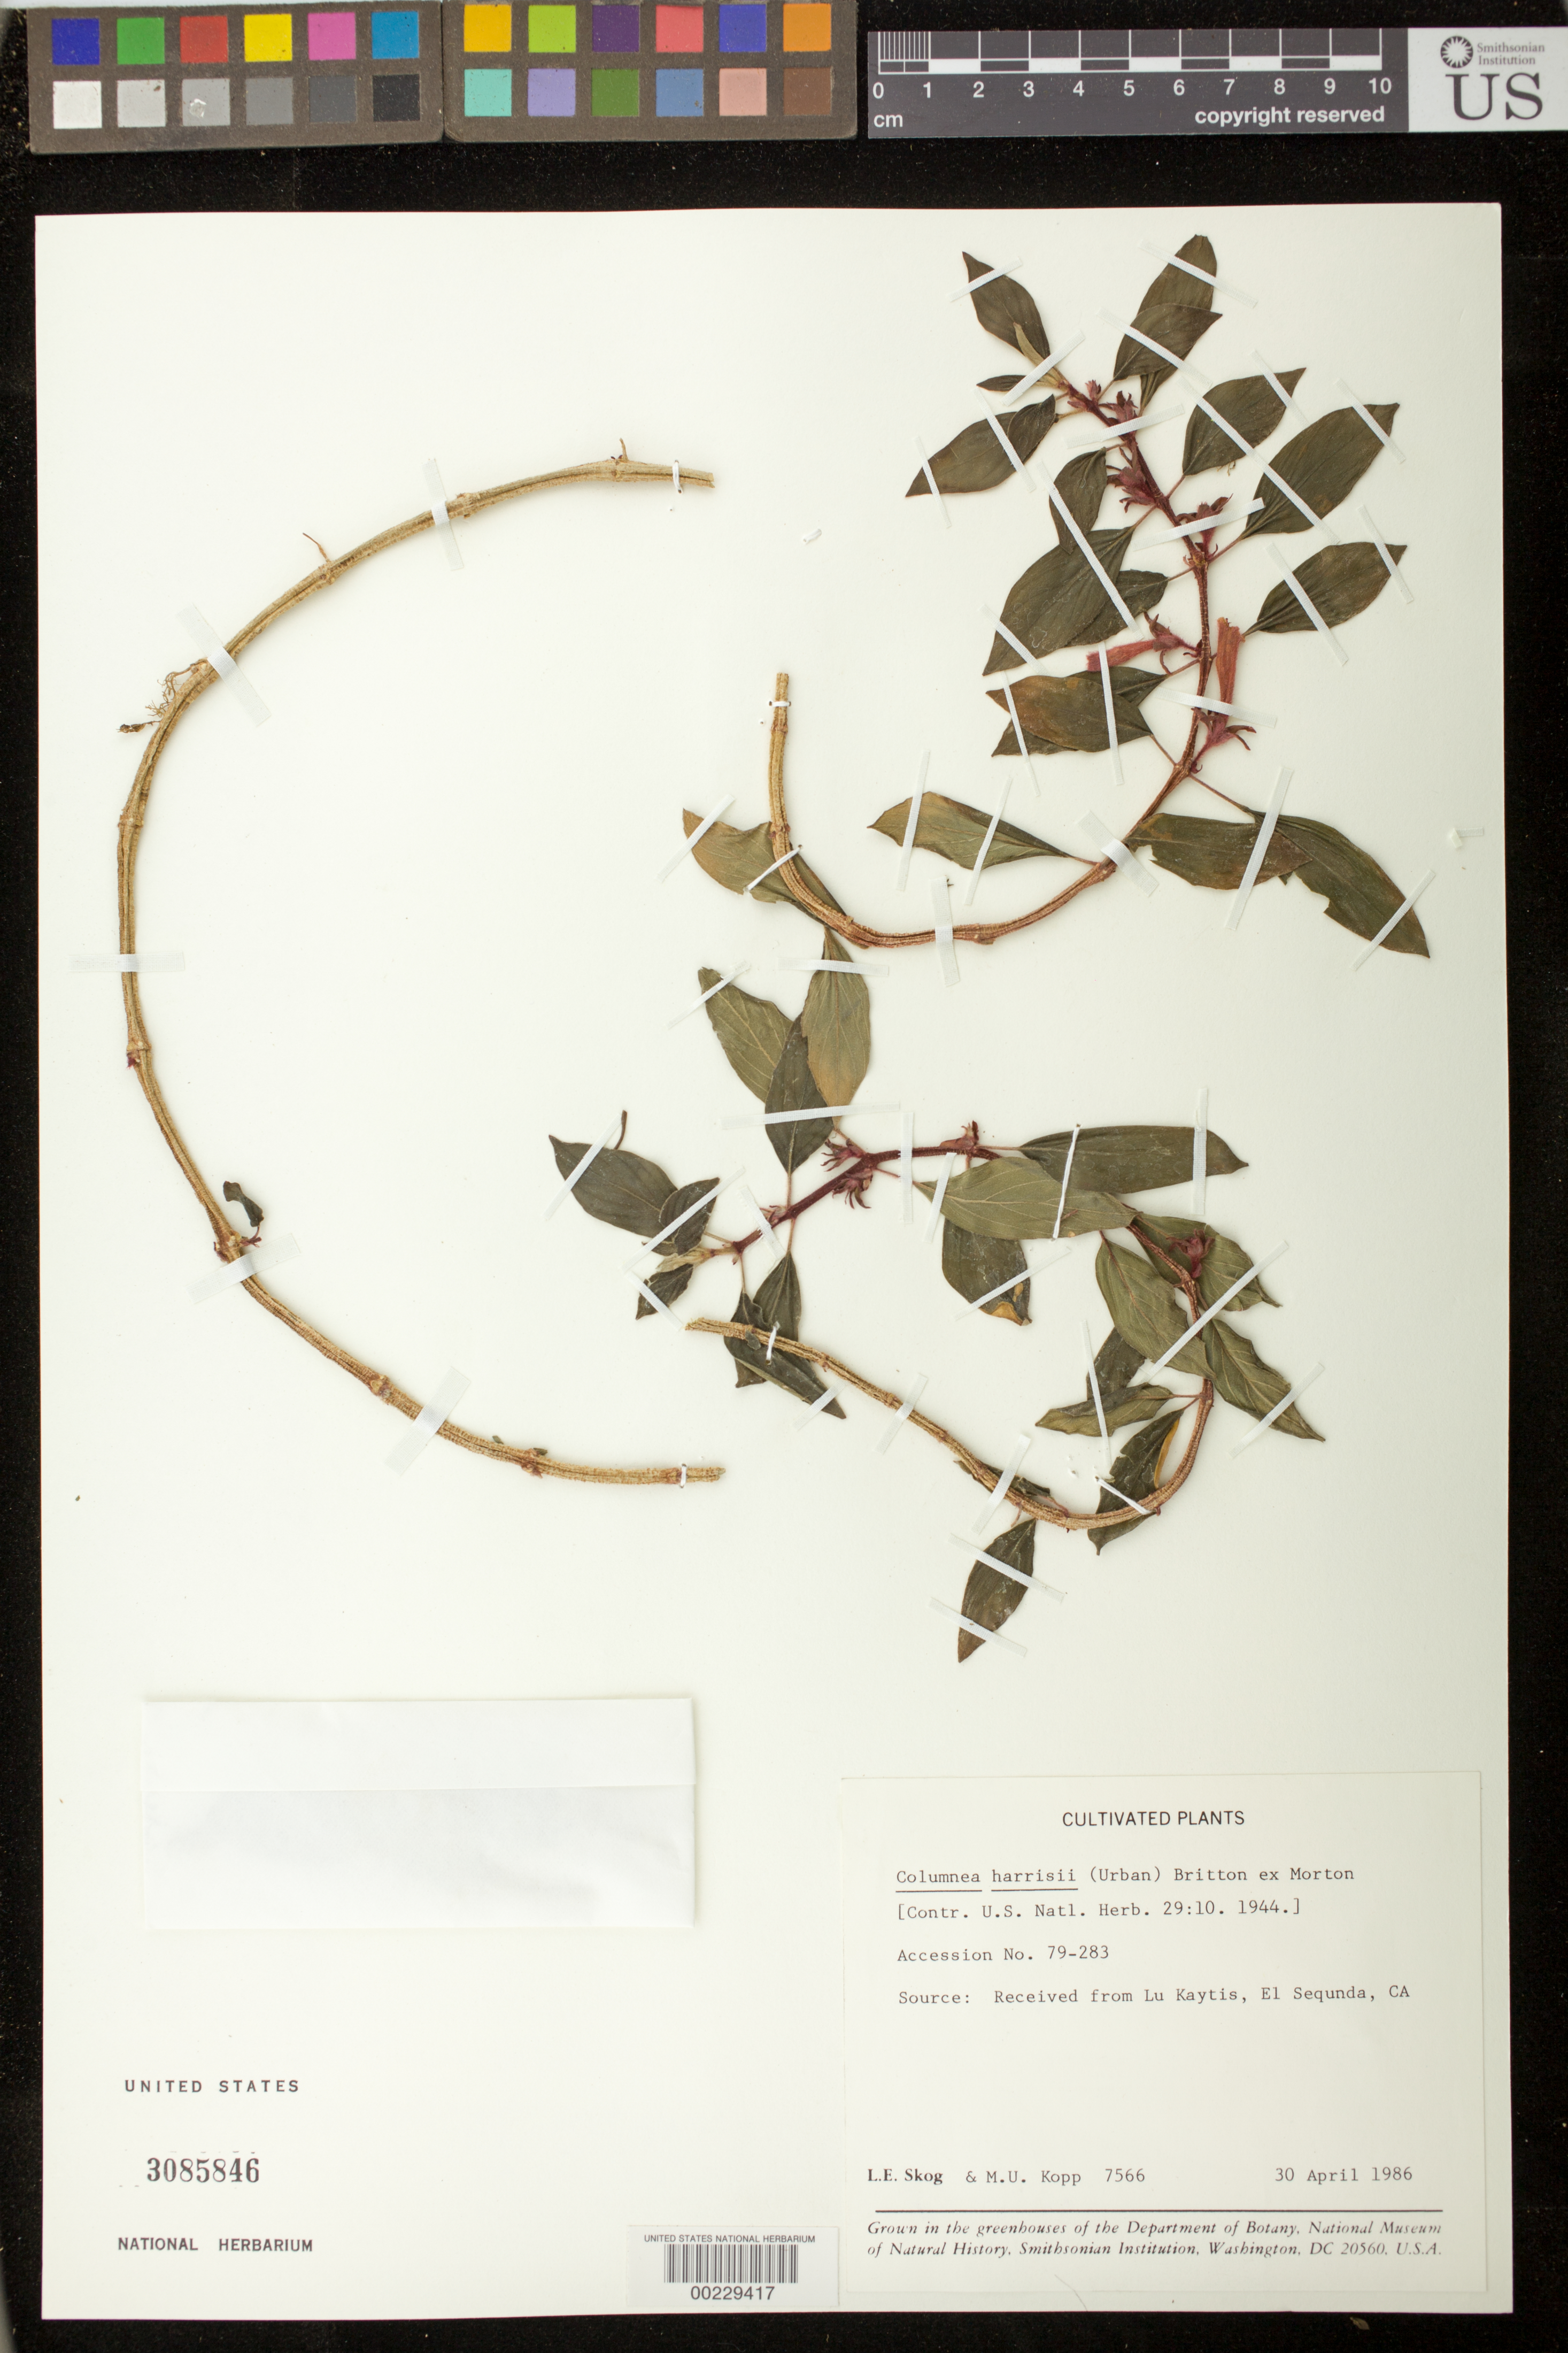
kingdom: Plantae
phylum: Tracheophyta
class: Magnoliopsida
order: Lamiales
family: Gesneriaceae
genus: Columnea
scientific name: Columnea harrisii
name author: (Urb.) Britton ex C.V. Morton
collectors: L. E. Skog & M. U. Kopp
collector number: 7566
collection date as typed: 30 Apr 1986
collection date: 1986-04-30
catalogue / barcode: US 3085846